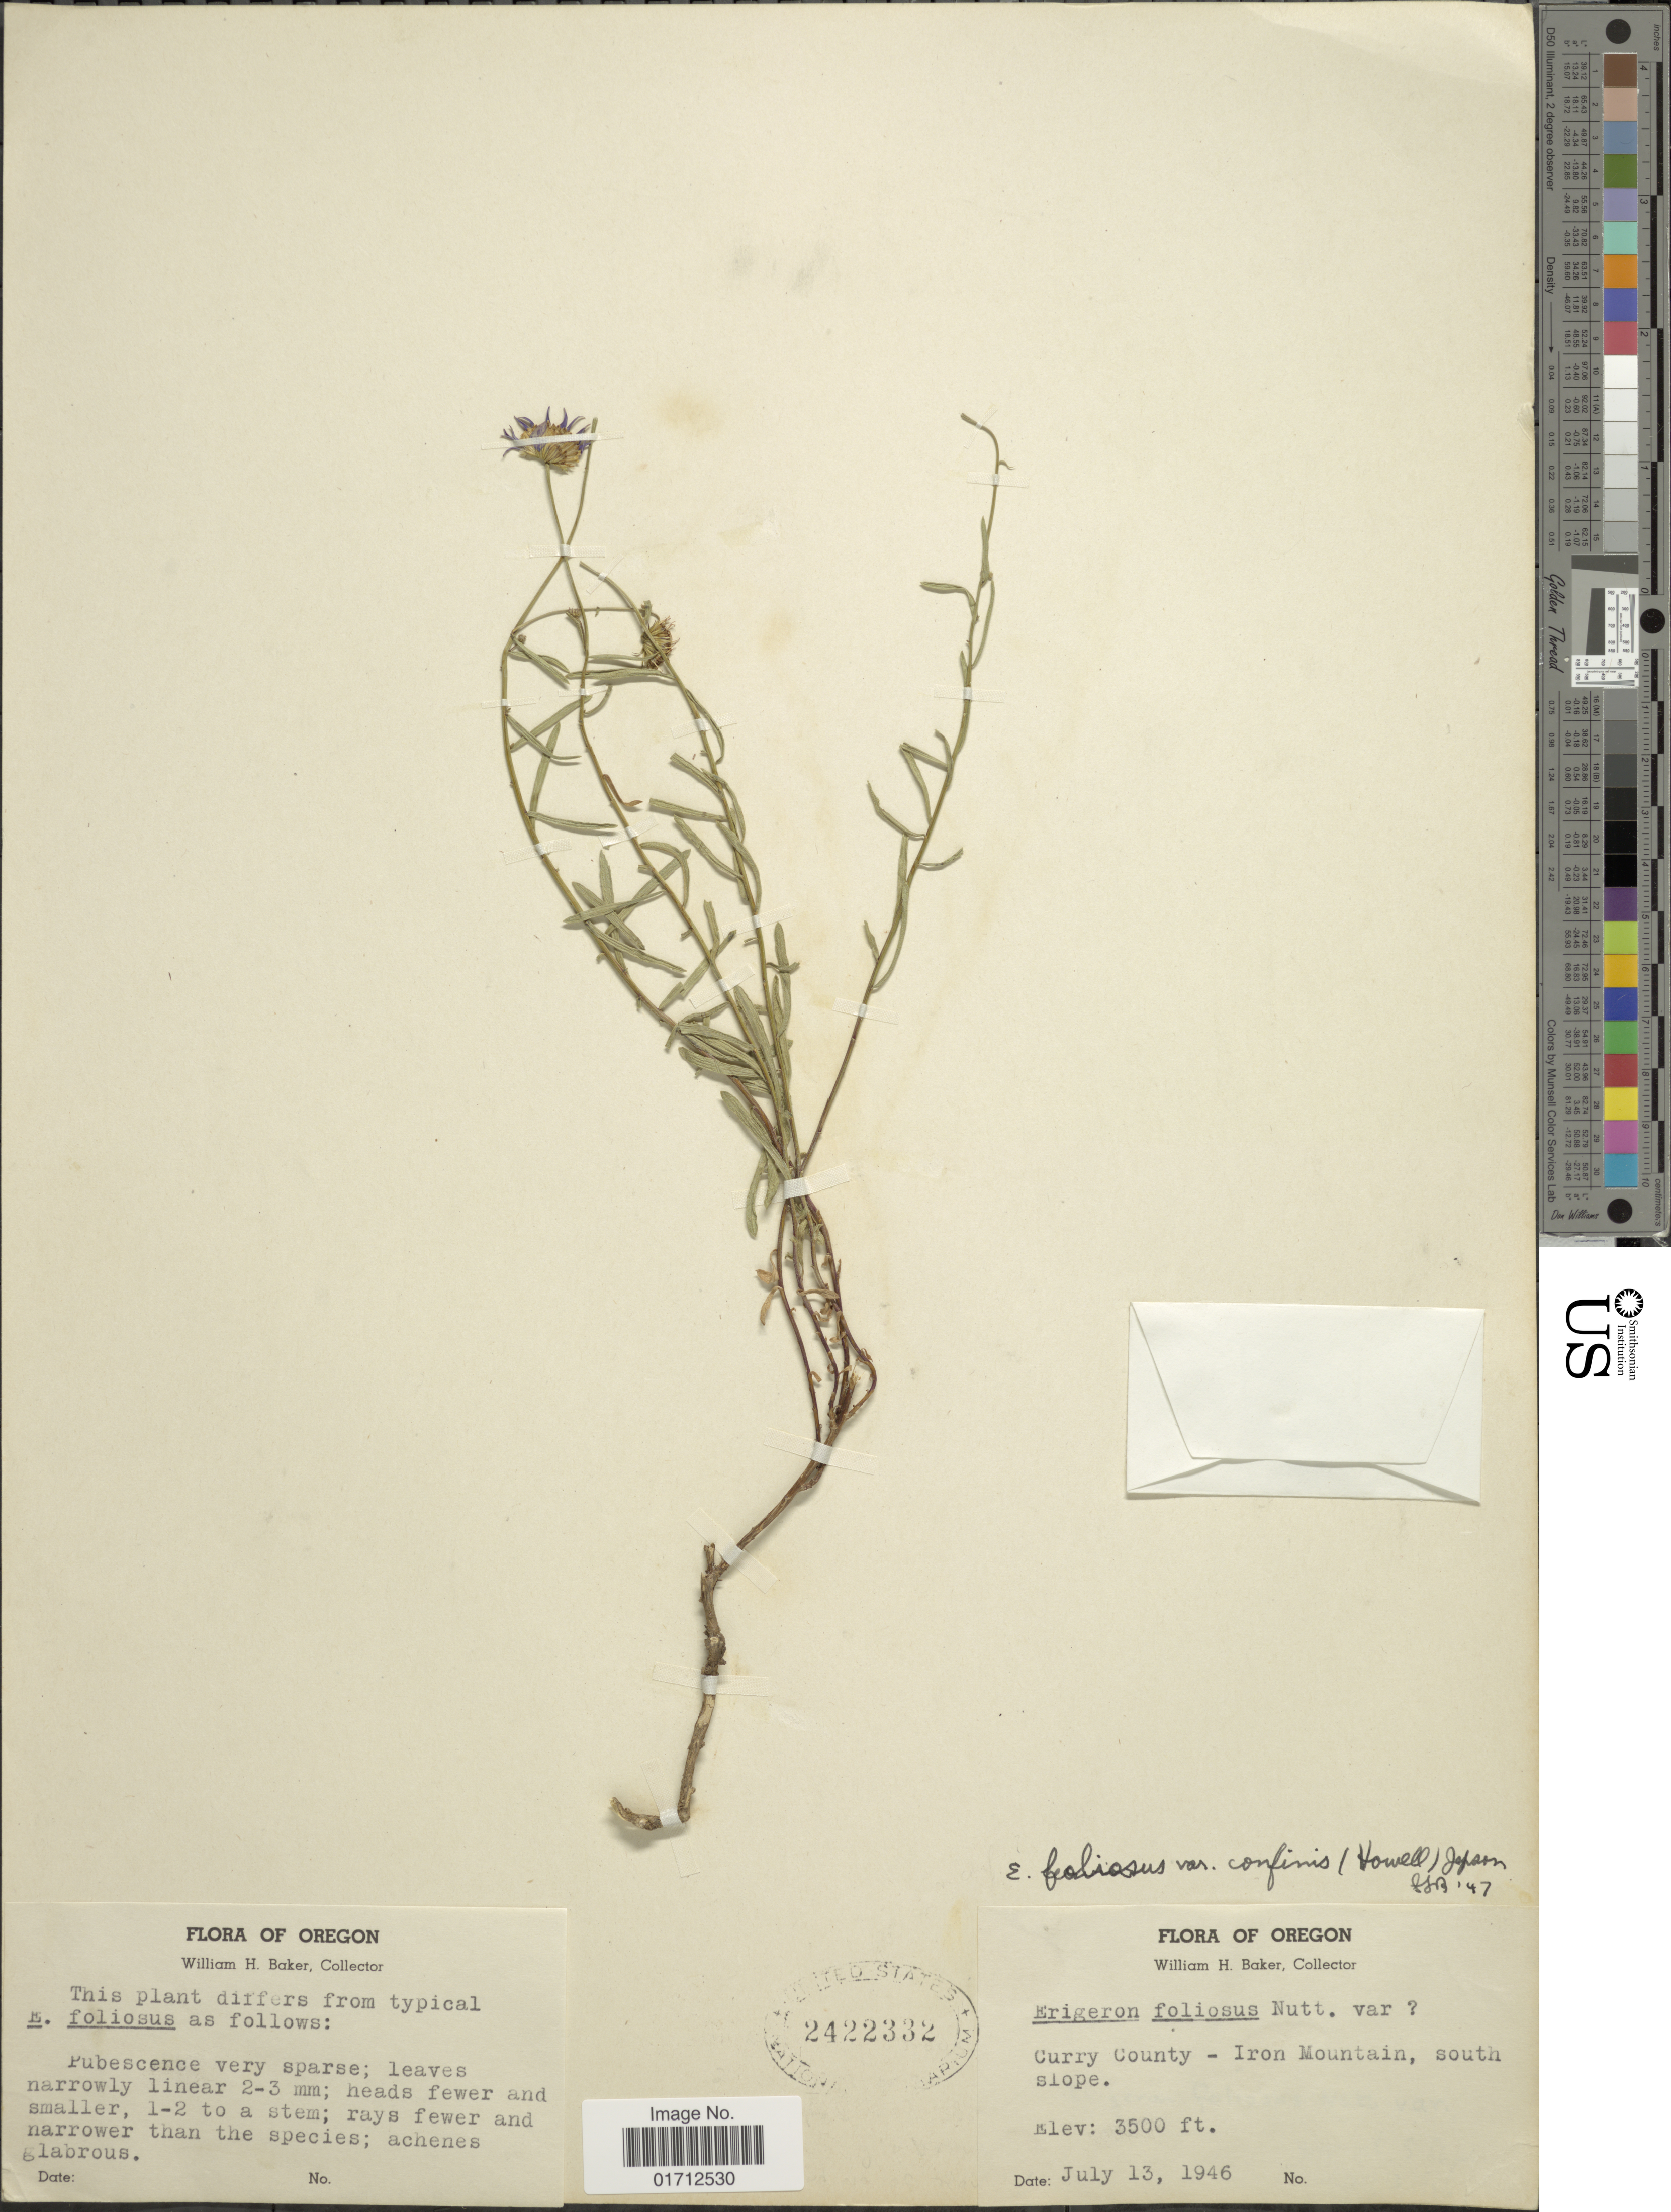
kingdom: Plantae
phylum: Tracheophyta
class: Magnoliopsida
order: Asterales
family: Asteraceae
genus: Erigeron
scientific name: Erigeron foliosus var. confinis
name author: (Howell) Jeps.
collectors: W. H. Baker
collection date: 1946-07-13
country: United States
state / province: Oregon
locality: Cury County-Iron Mountain, south slope.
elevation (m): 1067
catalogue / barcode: US 2422332